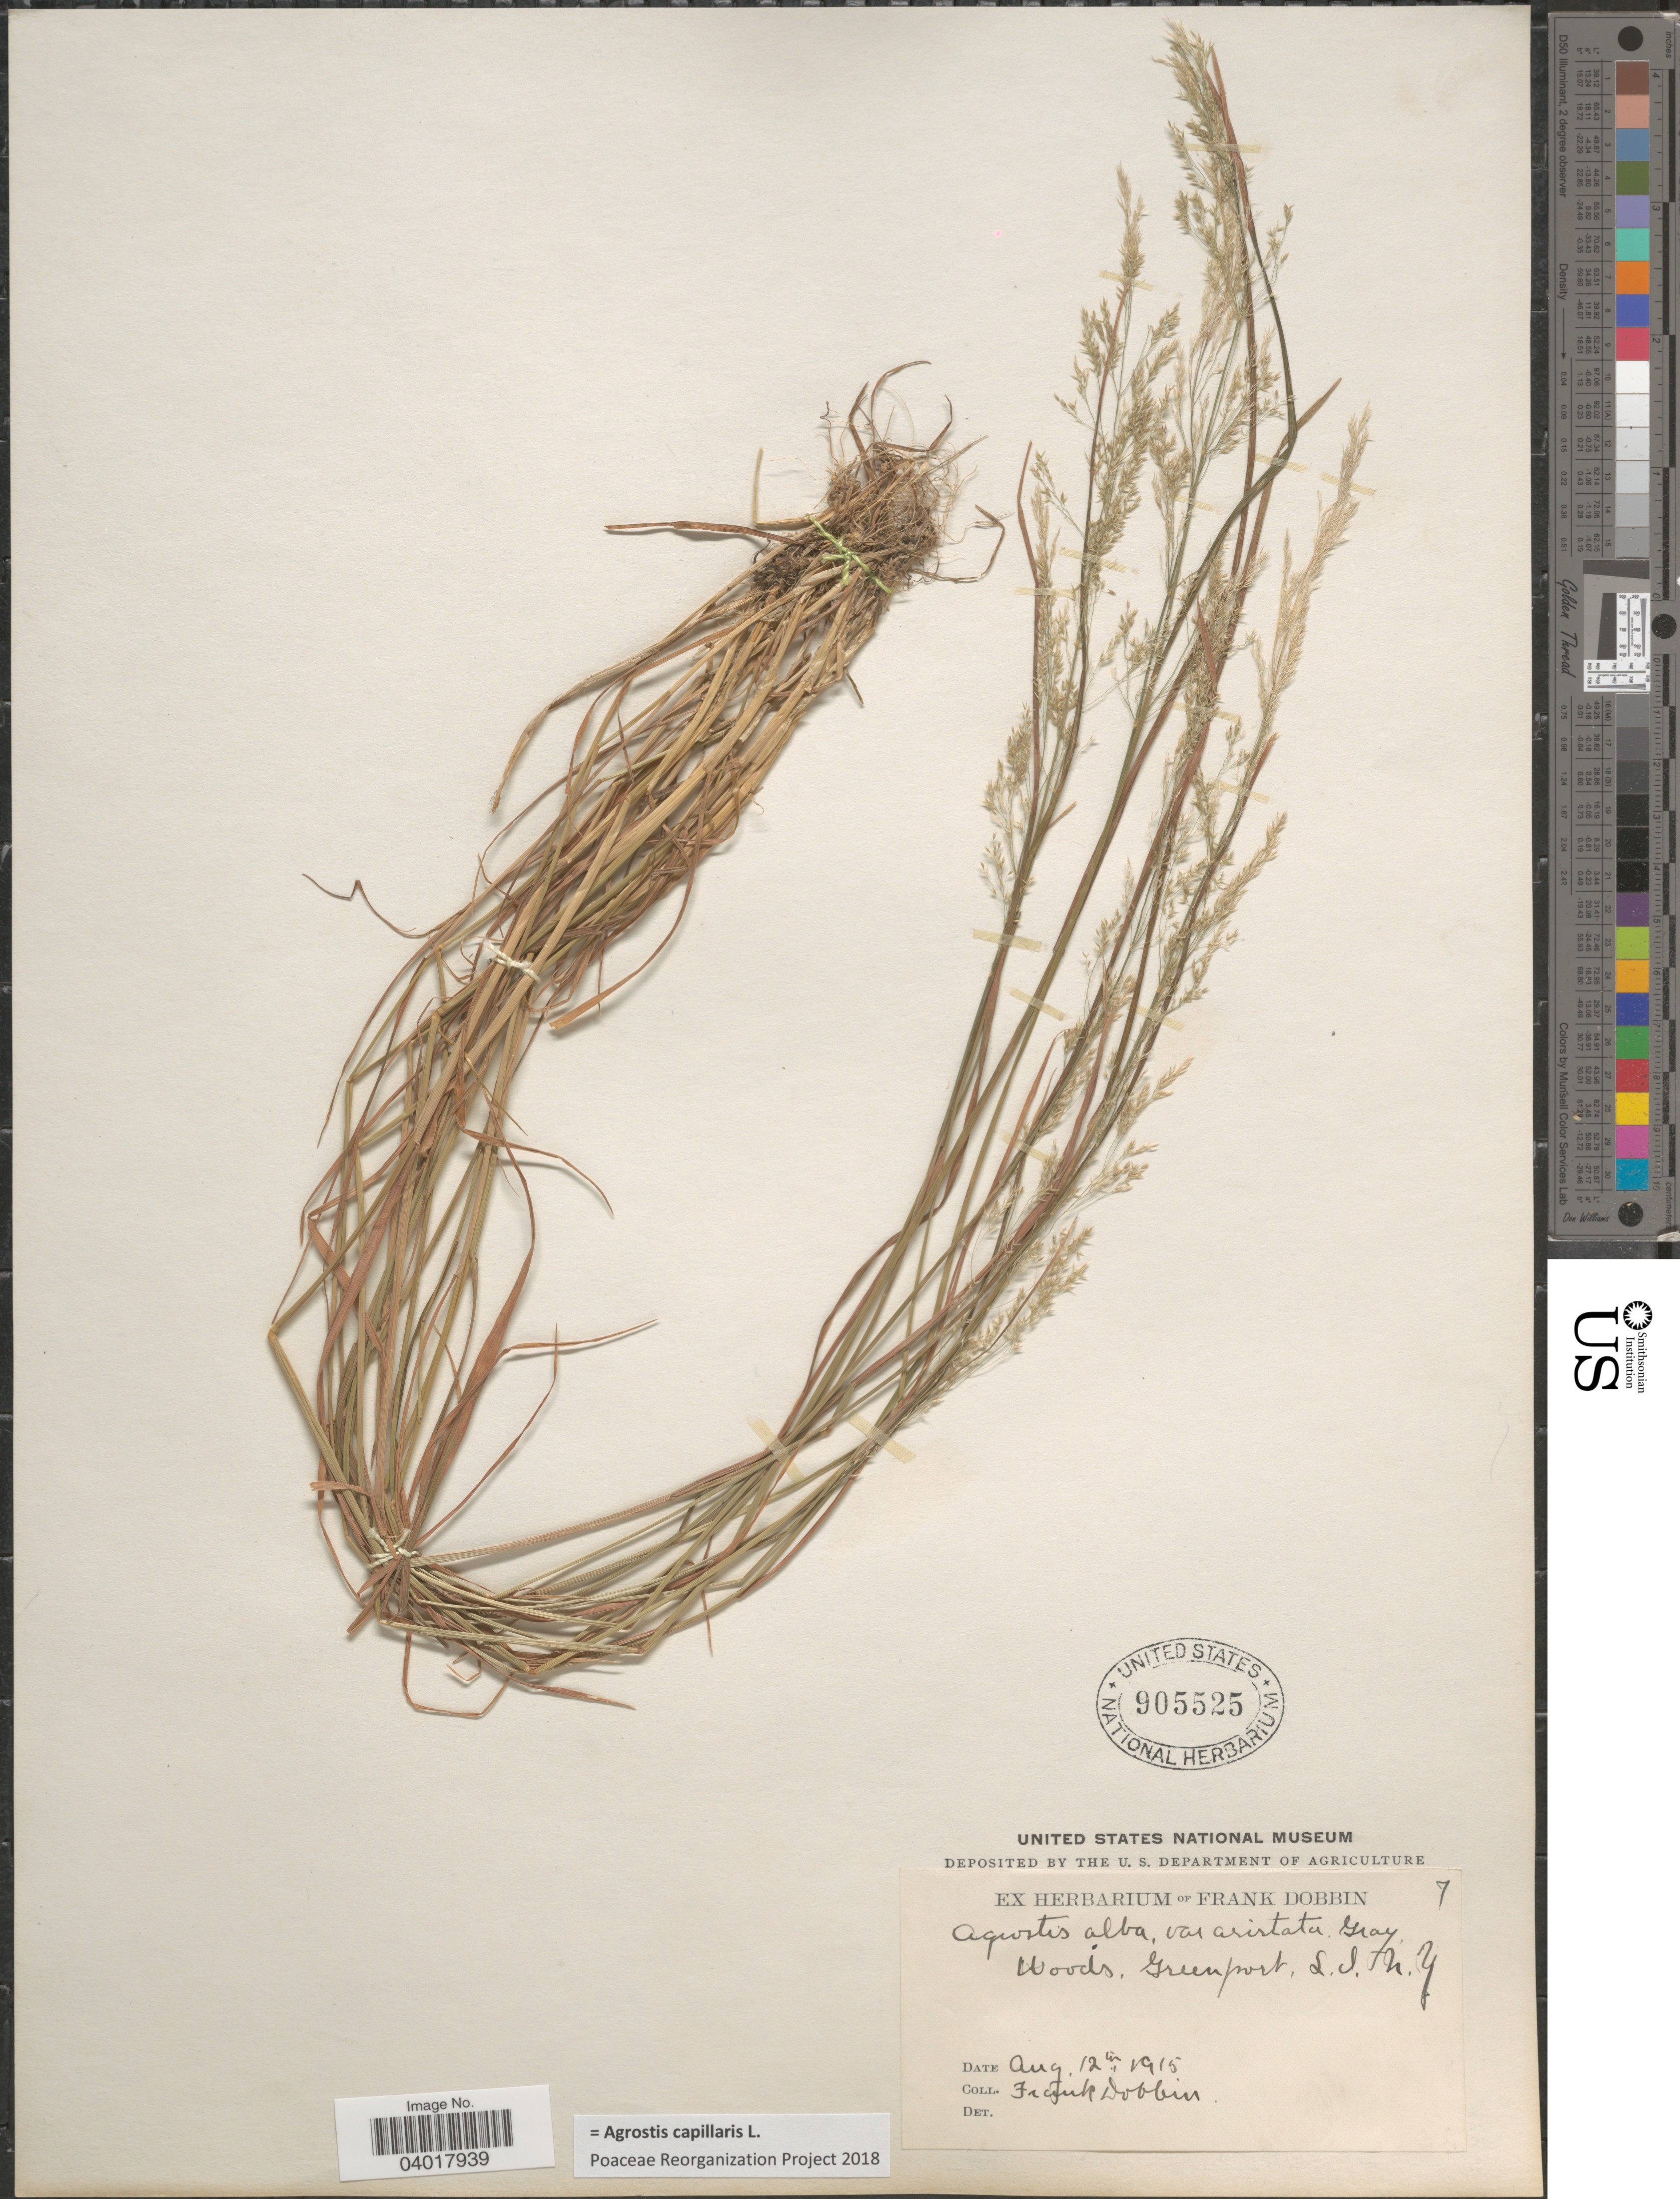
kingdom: Plantae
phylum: Tracheophyta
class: Liliopsida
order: Poales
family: Poaceae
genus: Agrostis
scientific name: Agrostis capillaris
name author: L.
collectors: F. Dobbin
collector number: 7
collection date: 1915-08-12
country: United States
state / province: New York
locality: Woods, Greenport, L. I.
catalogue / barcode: US 905525